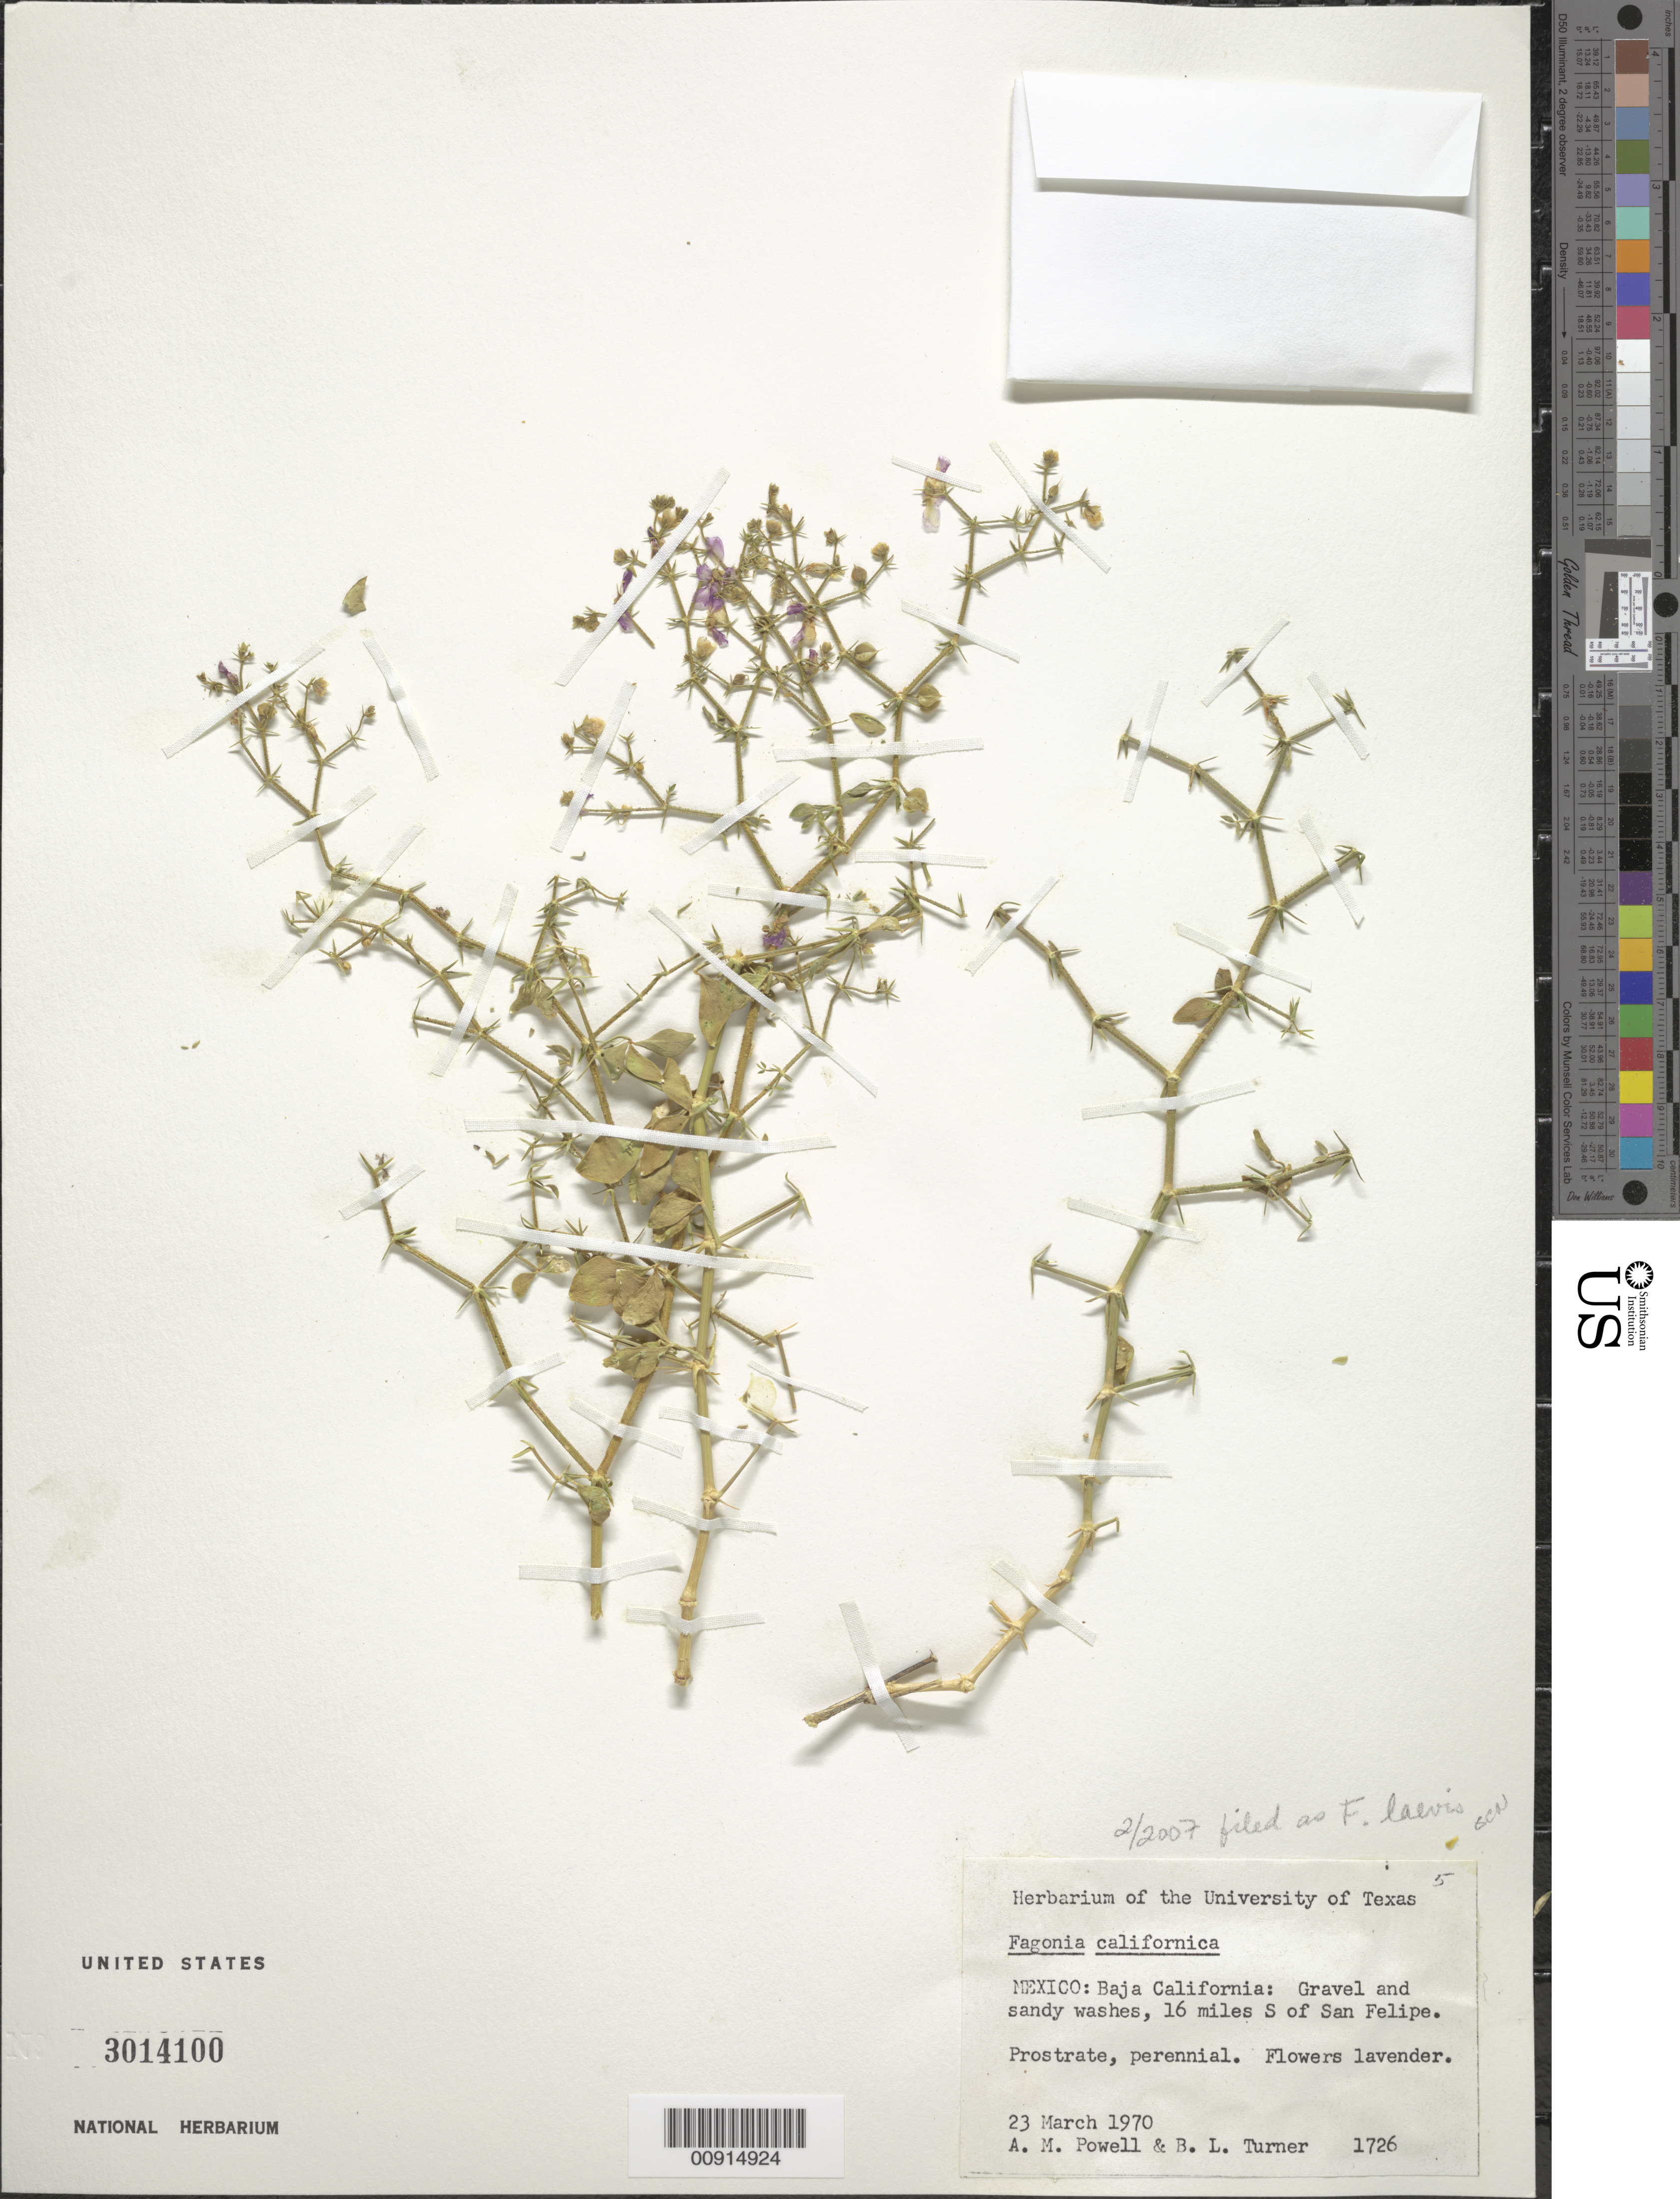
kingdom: Plantae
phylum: Tracheophyta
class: Magnoliopsida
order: Zygophyllales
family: Zygophyllaceae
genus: Fagonia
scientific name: Fagonia laevis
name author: Standl.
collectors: A. M. Powell & B. L. Turner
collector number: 1726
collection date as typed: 23 Mar 1970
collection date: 1970-03-23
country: Mexico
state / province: Baja California Norte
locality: Baja California: 16 miles S of San Felipe.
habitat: Gravel and sandy washes.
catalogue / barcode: US 3014100